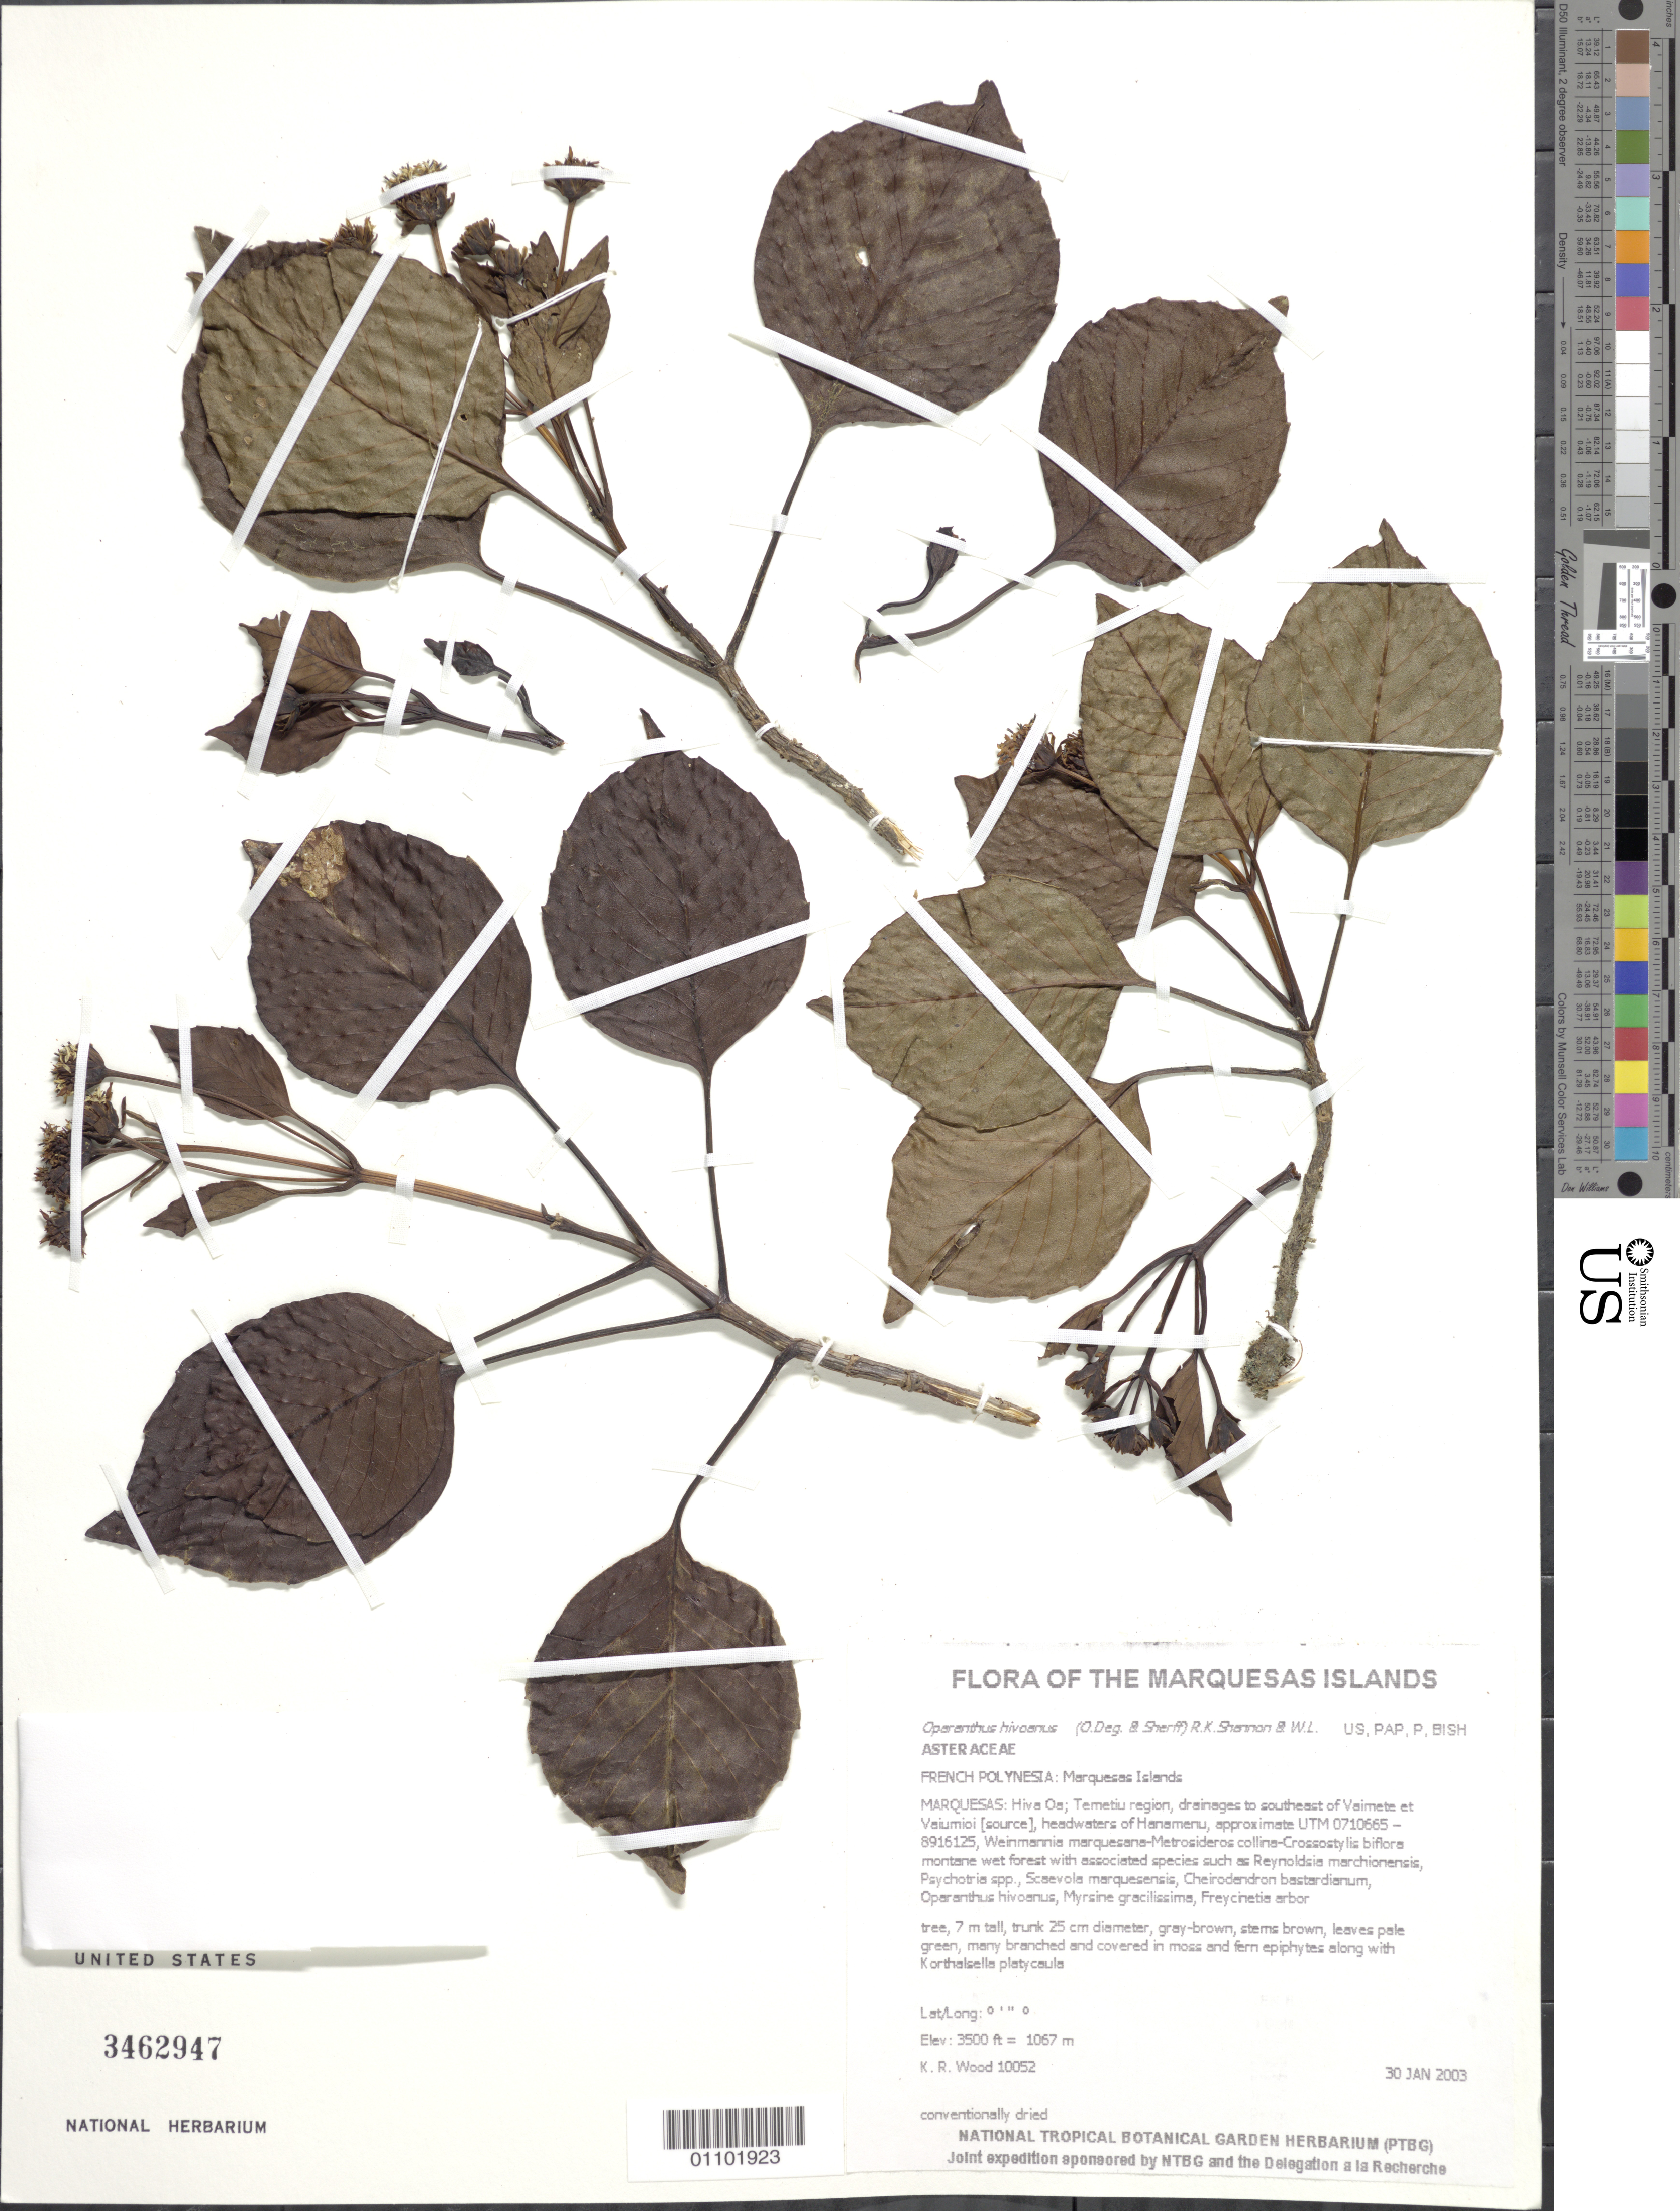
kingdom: Plantae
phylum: Tracheophyta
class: Magnoliopsida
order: Asterales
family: Asteraceae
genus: Oparanthus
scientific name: Oparanthus hivoanus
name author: (Deg. & Sherff) R.K. Shannon & W.L. Wagner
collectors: K. R. Wood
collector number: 10052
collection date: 2003-01-30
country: French Polynesia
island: Hiva Oa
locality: Temetiu region, drainages to southeast of Vaimete et Vaiumioi [source], headwaters of Hanamenu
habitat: Weinmannia marquesana-Metrosideros collina-Crossostylis biflora montane wet forest. Lower banks of upper drainage, E aspect, moderate slope, closed, wet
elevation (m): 1067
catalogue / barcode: US 3462947